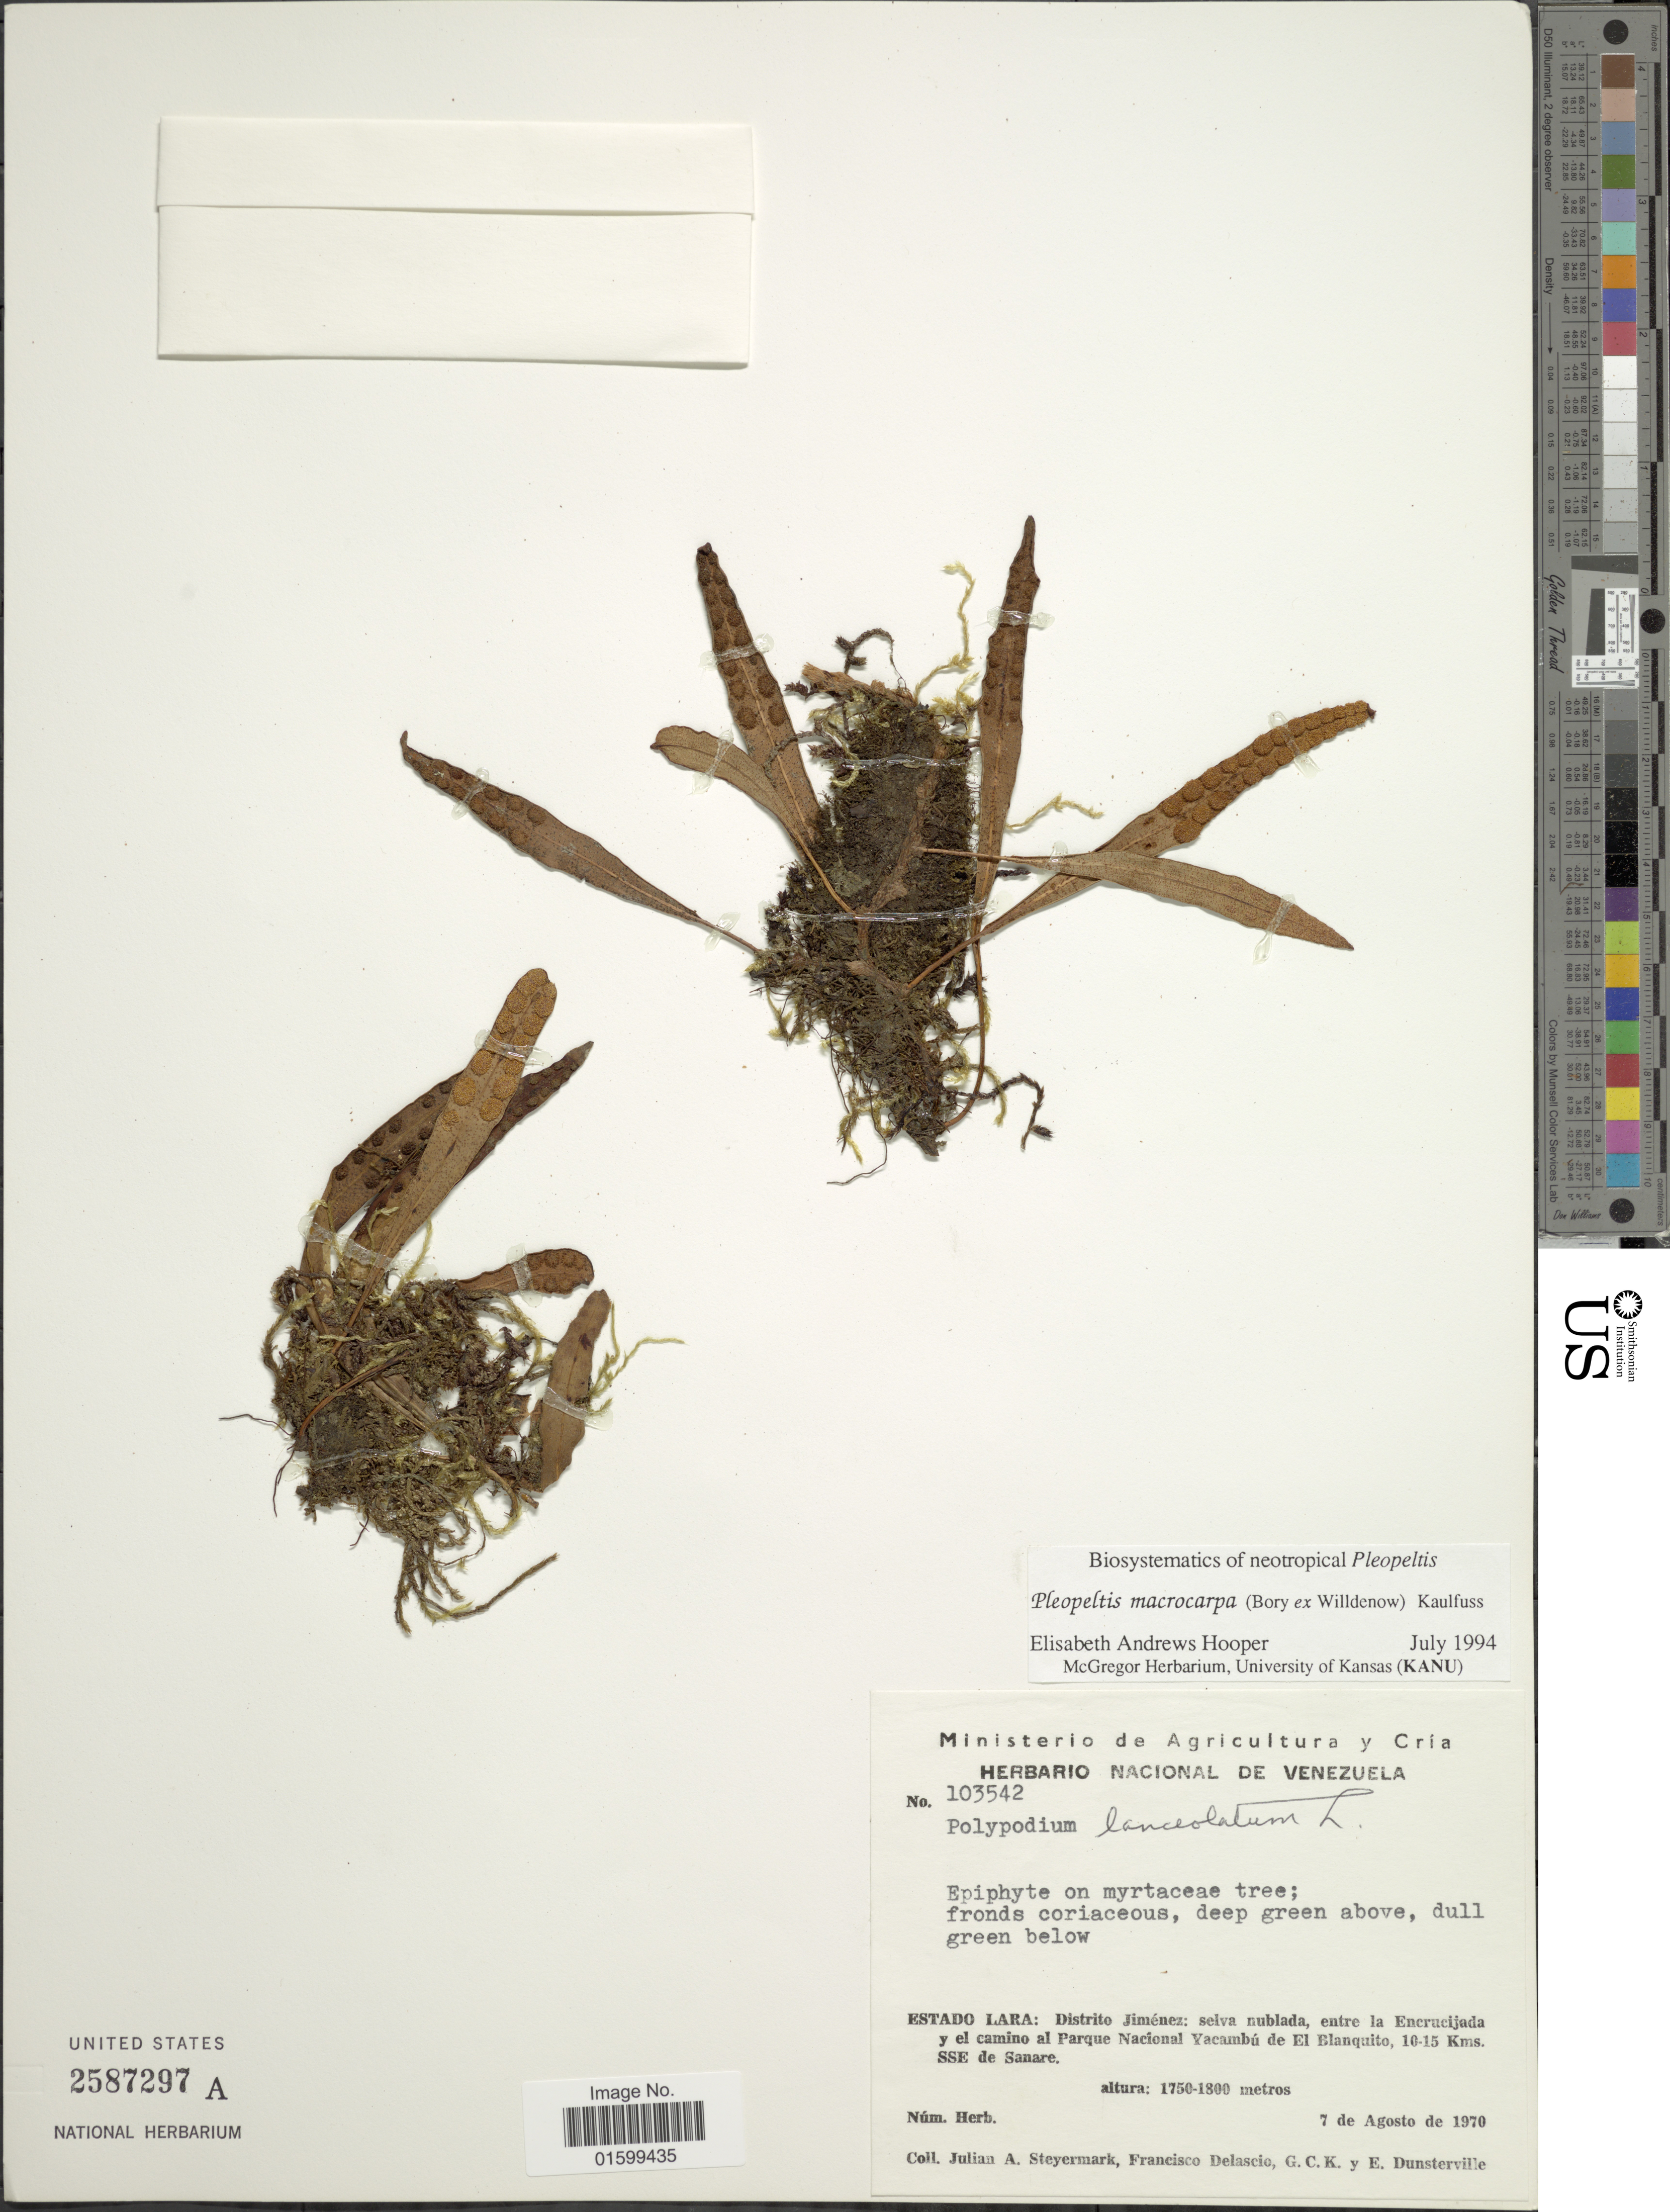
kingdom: Plantae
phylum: Tracheophyta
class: Polypodiopsida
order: Polypodiales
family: Polypodiaceae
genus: Pleopeltis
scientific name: Pleopeltis macrocarpa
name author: (Bory ex Willd.) Kaulf.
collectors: J. Steyermark, F. Delascio C. & G. C. K. Dunsterville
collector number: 103542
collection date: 1970-08-07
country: Venezuela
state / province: Lara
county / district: Jiménez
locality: Distrito Jiménez; selva nublada, entre la Encrucijada y el camino al Parque Narional Yacambú de El Blanquito, 10-15 kms., SSE de Samara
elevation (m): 1750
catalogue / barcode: US 2587297A